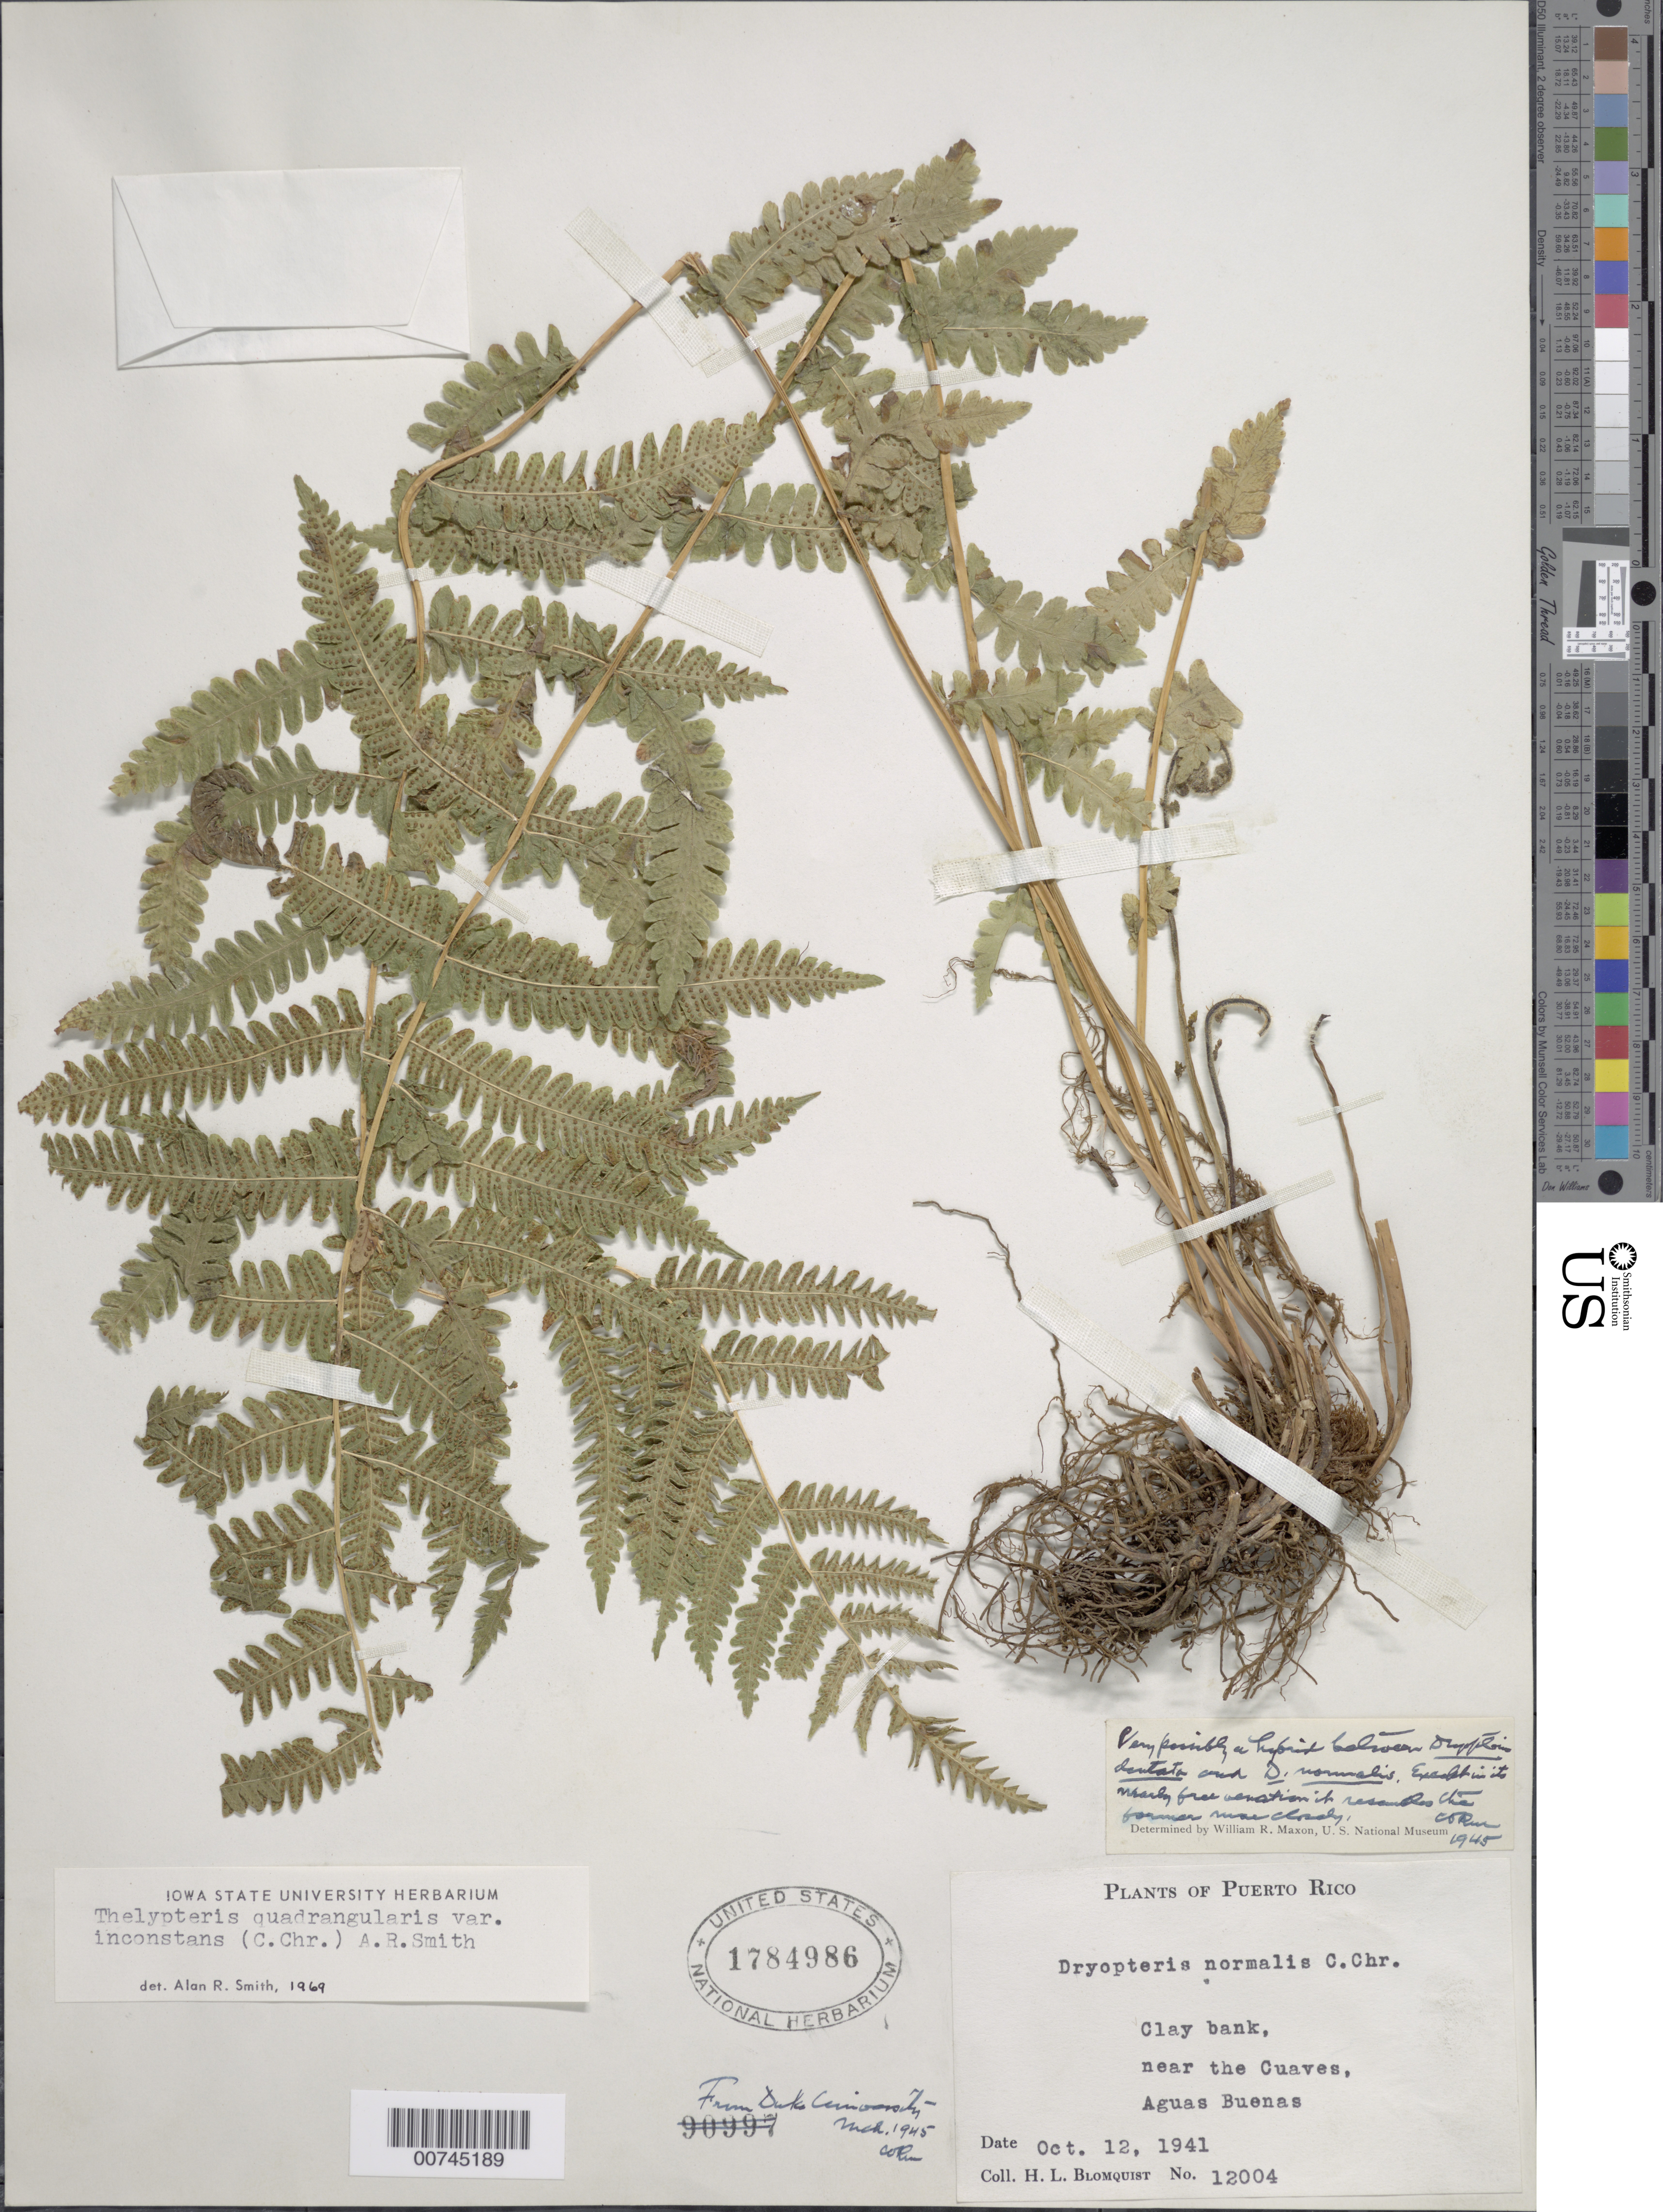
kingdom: Plantae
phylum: Tracheophyta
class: Polypodiopsida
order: Polypodiales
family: Thelypteridaceae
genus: Christella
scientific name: Christella hispidula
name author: (Decne.) Holttum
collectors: H. Blomquist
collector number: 12004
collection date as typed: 12 Oct 1941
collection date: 1941-10-12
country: Puerto Rico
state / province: Agua Buenas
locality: Near the Cuevas, Aguas Buenas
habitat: Clay bank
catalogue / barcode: US 1784986